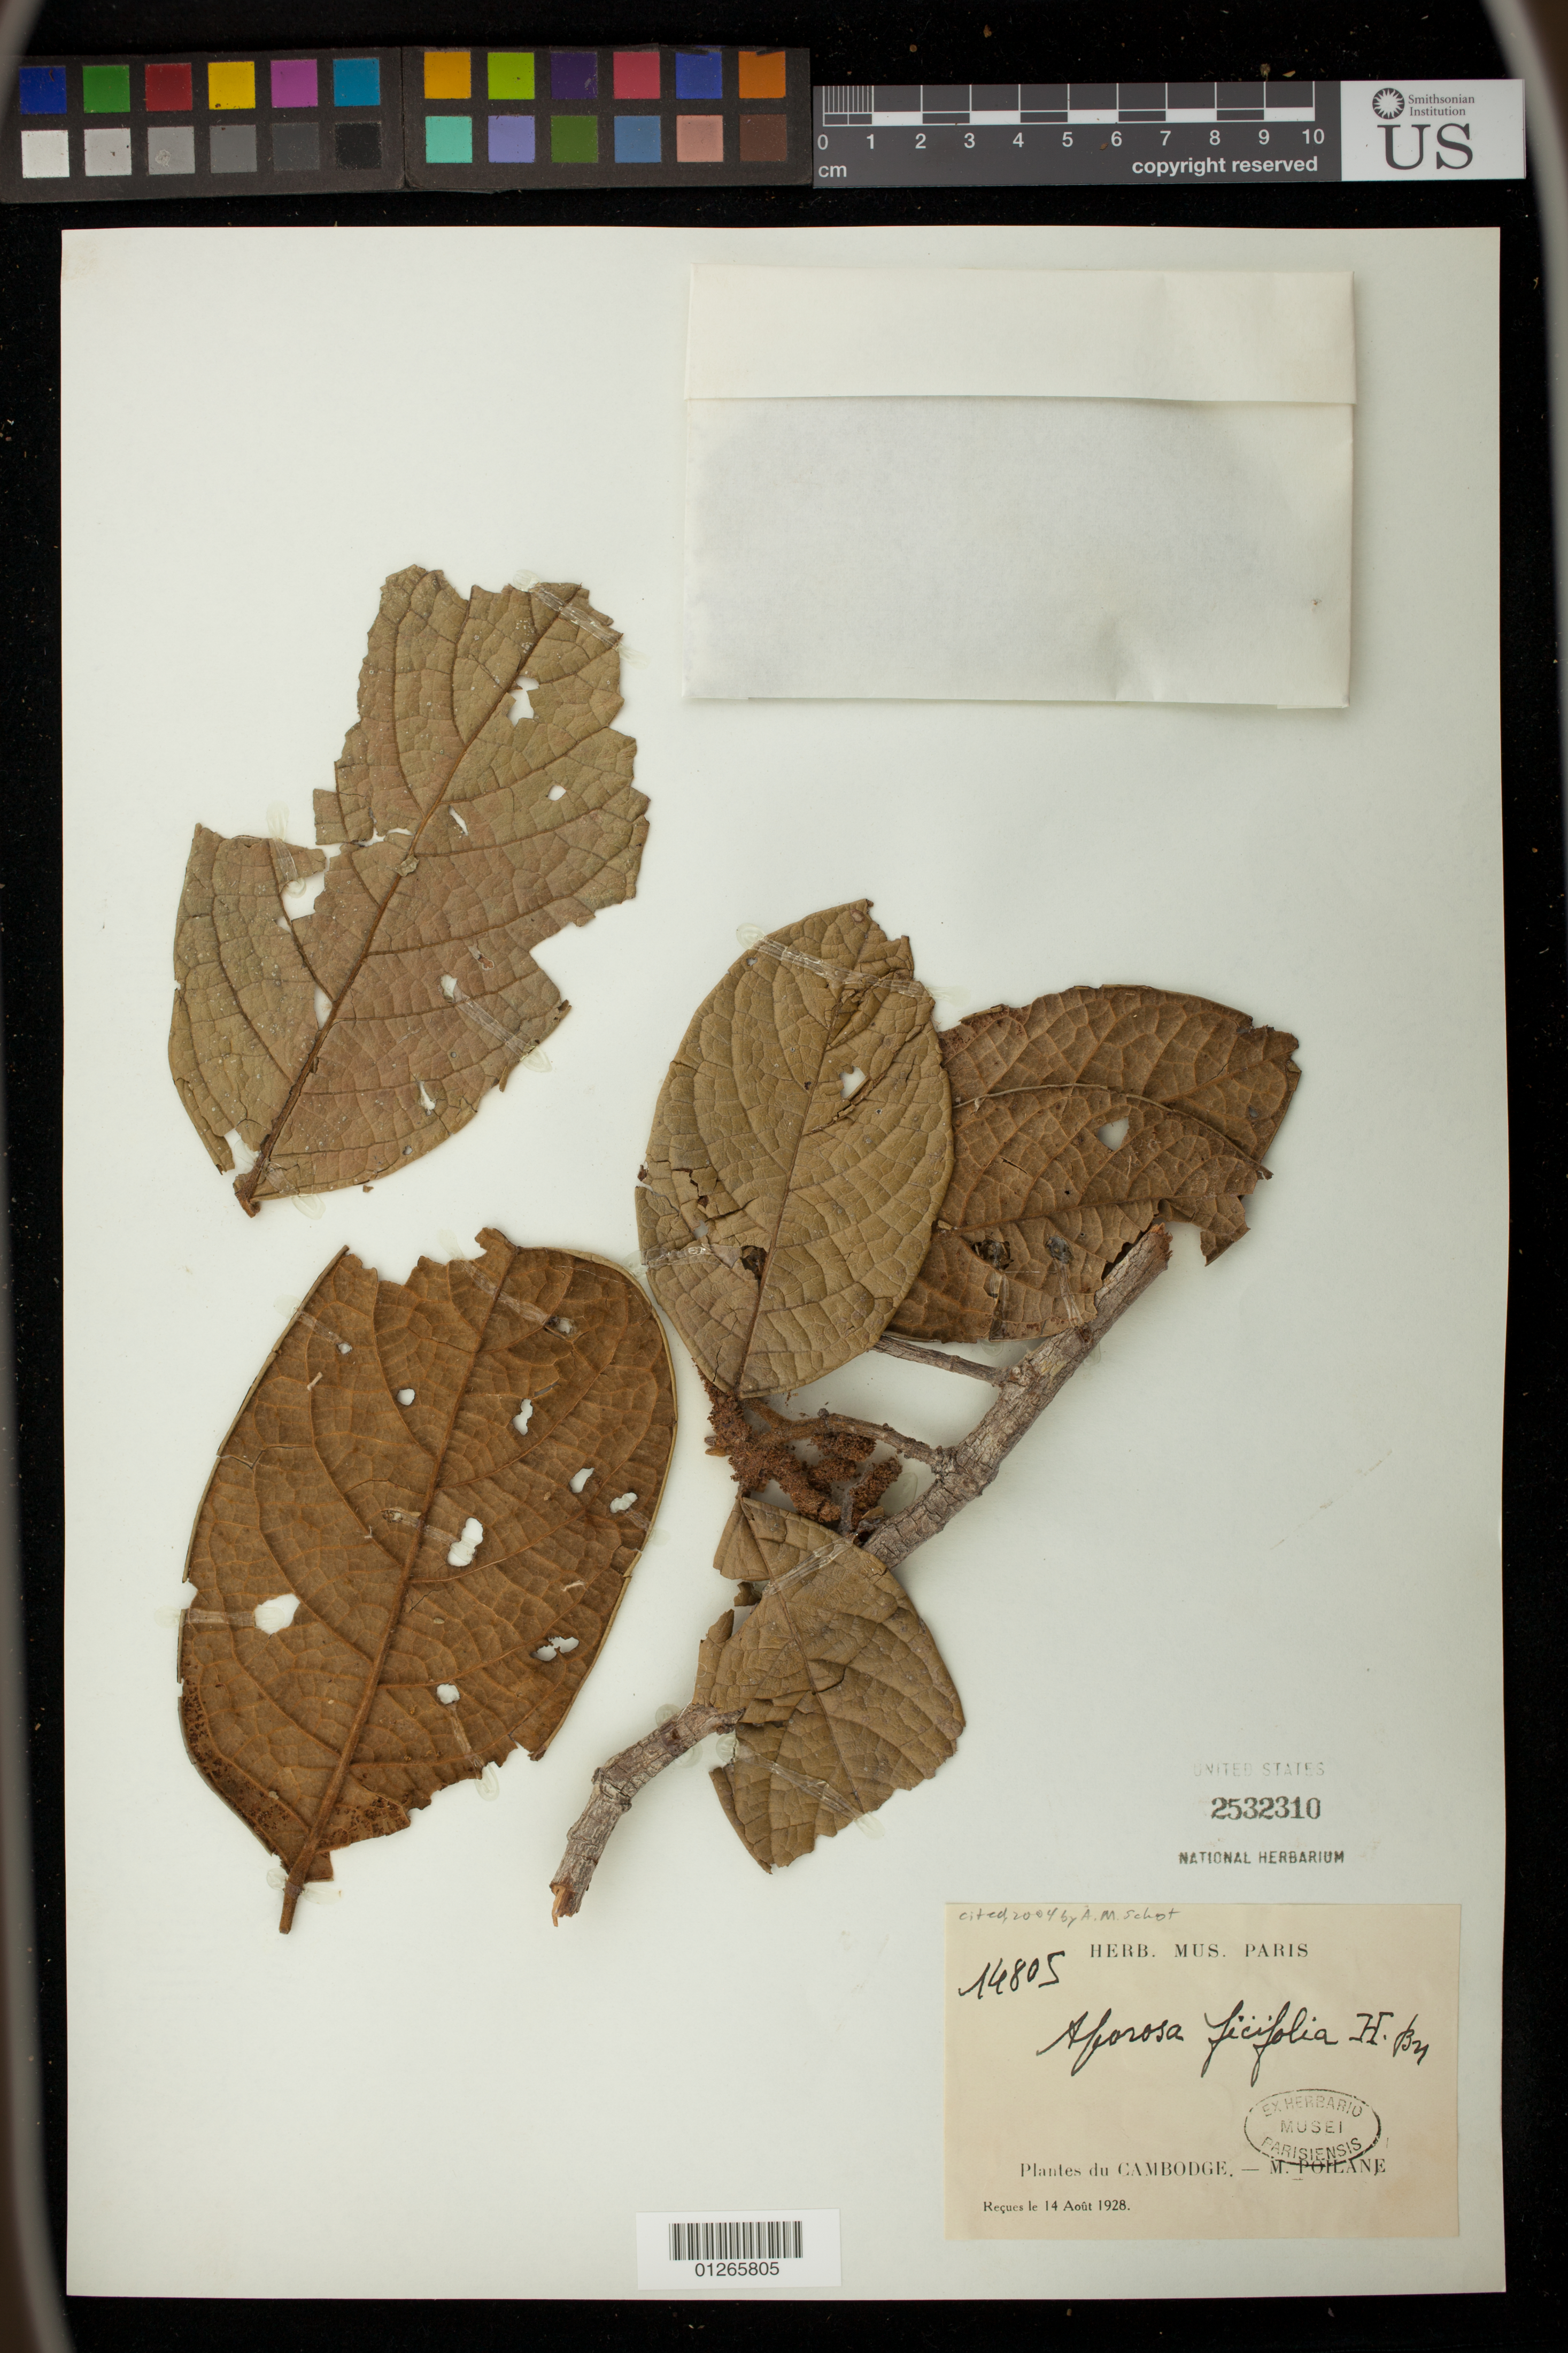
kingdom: Plantae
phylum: Tracheophyta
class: Magnoliopsida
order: Malpighiales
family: Phyllanthaceae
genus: Aporosa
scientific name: Aporosa ficifolia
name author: Baill.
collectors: M. Poilane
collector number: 16805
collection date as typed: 14 Aug 1928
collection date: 1928-08-14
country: Cambodia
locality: Nord de Kampot.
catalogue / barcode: US 2532310